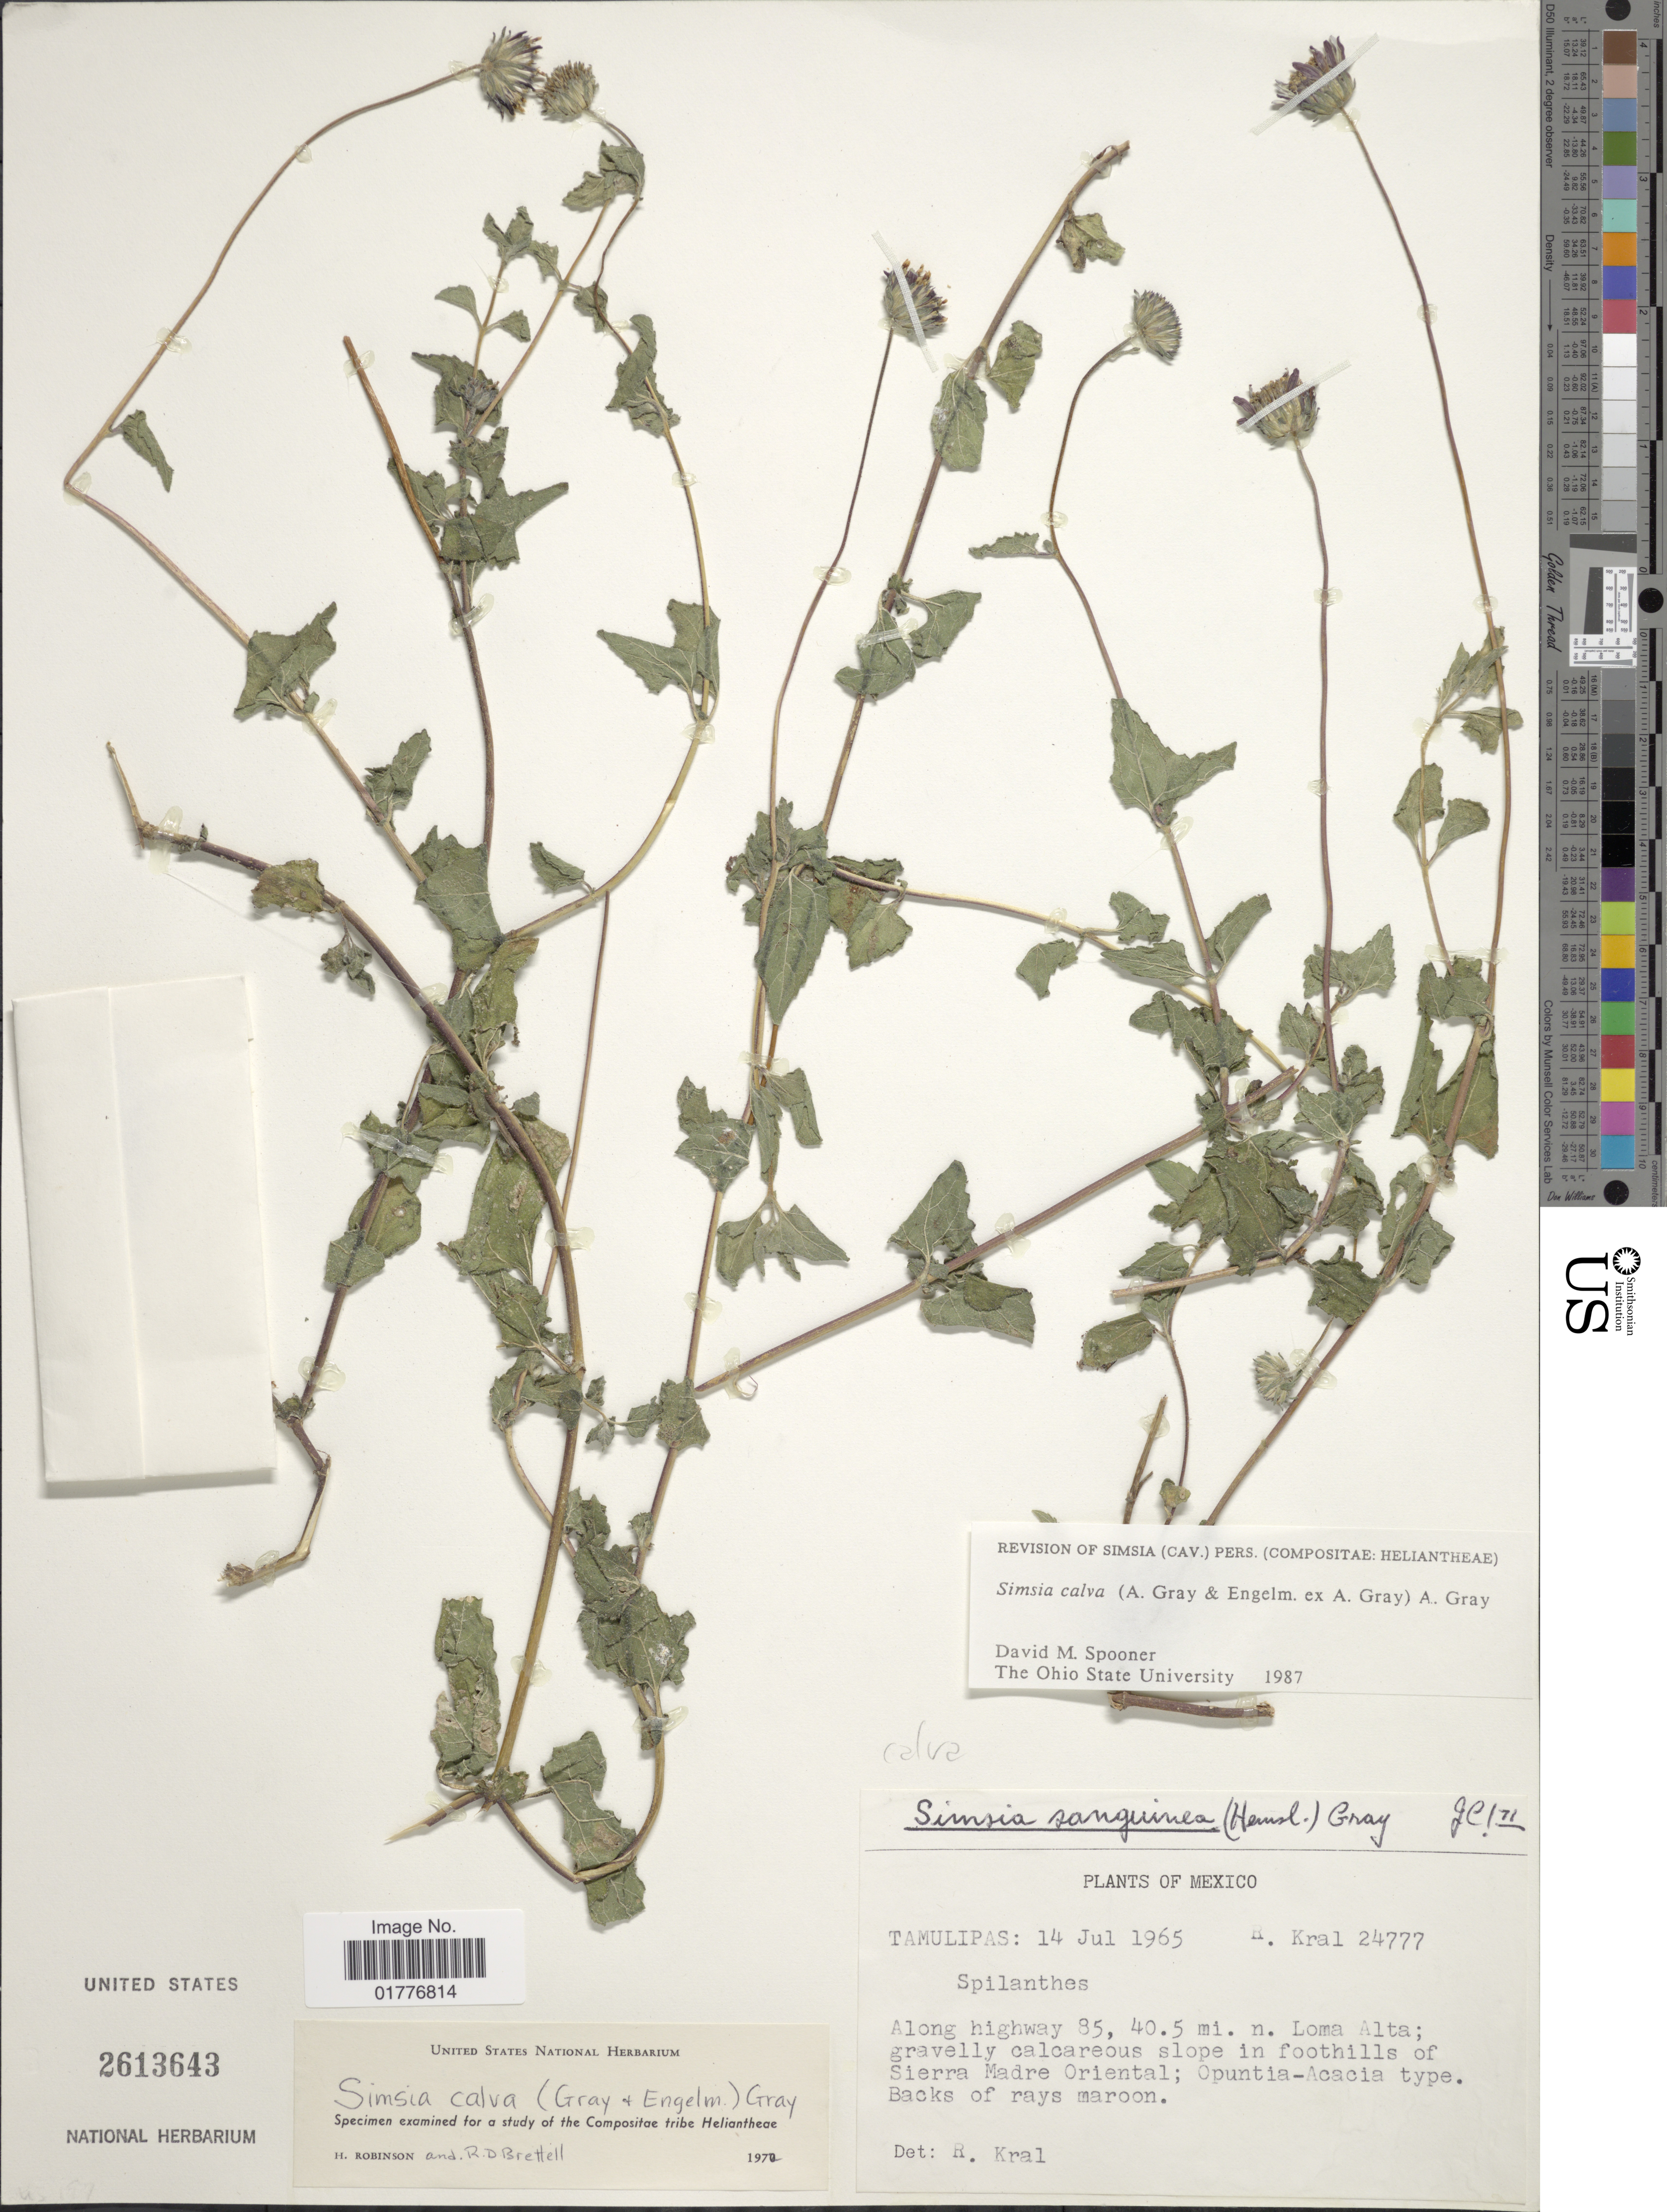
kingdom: Plantae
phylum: Tracheophyta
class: Magnoliopsida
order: Asterales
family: Asteraceae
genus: Simsia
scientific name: Simsia calva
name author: A. Gray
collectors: R. Kral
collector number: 24777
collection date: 1965-07-14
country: Mexico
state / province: Tamaulipas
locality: Along highway 85, 40.5 mi. n of Loma Alta; Slope in foothills of Sierra Madre Oriental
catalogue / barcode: US 2613643